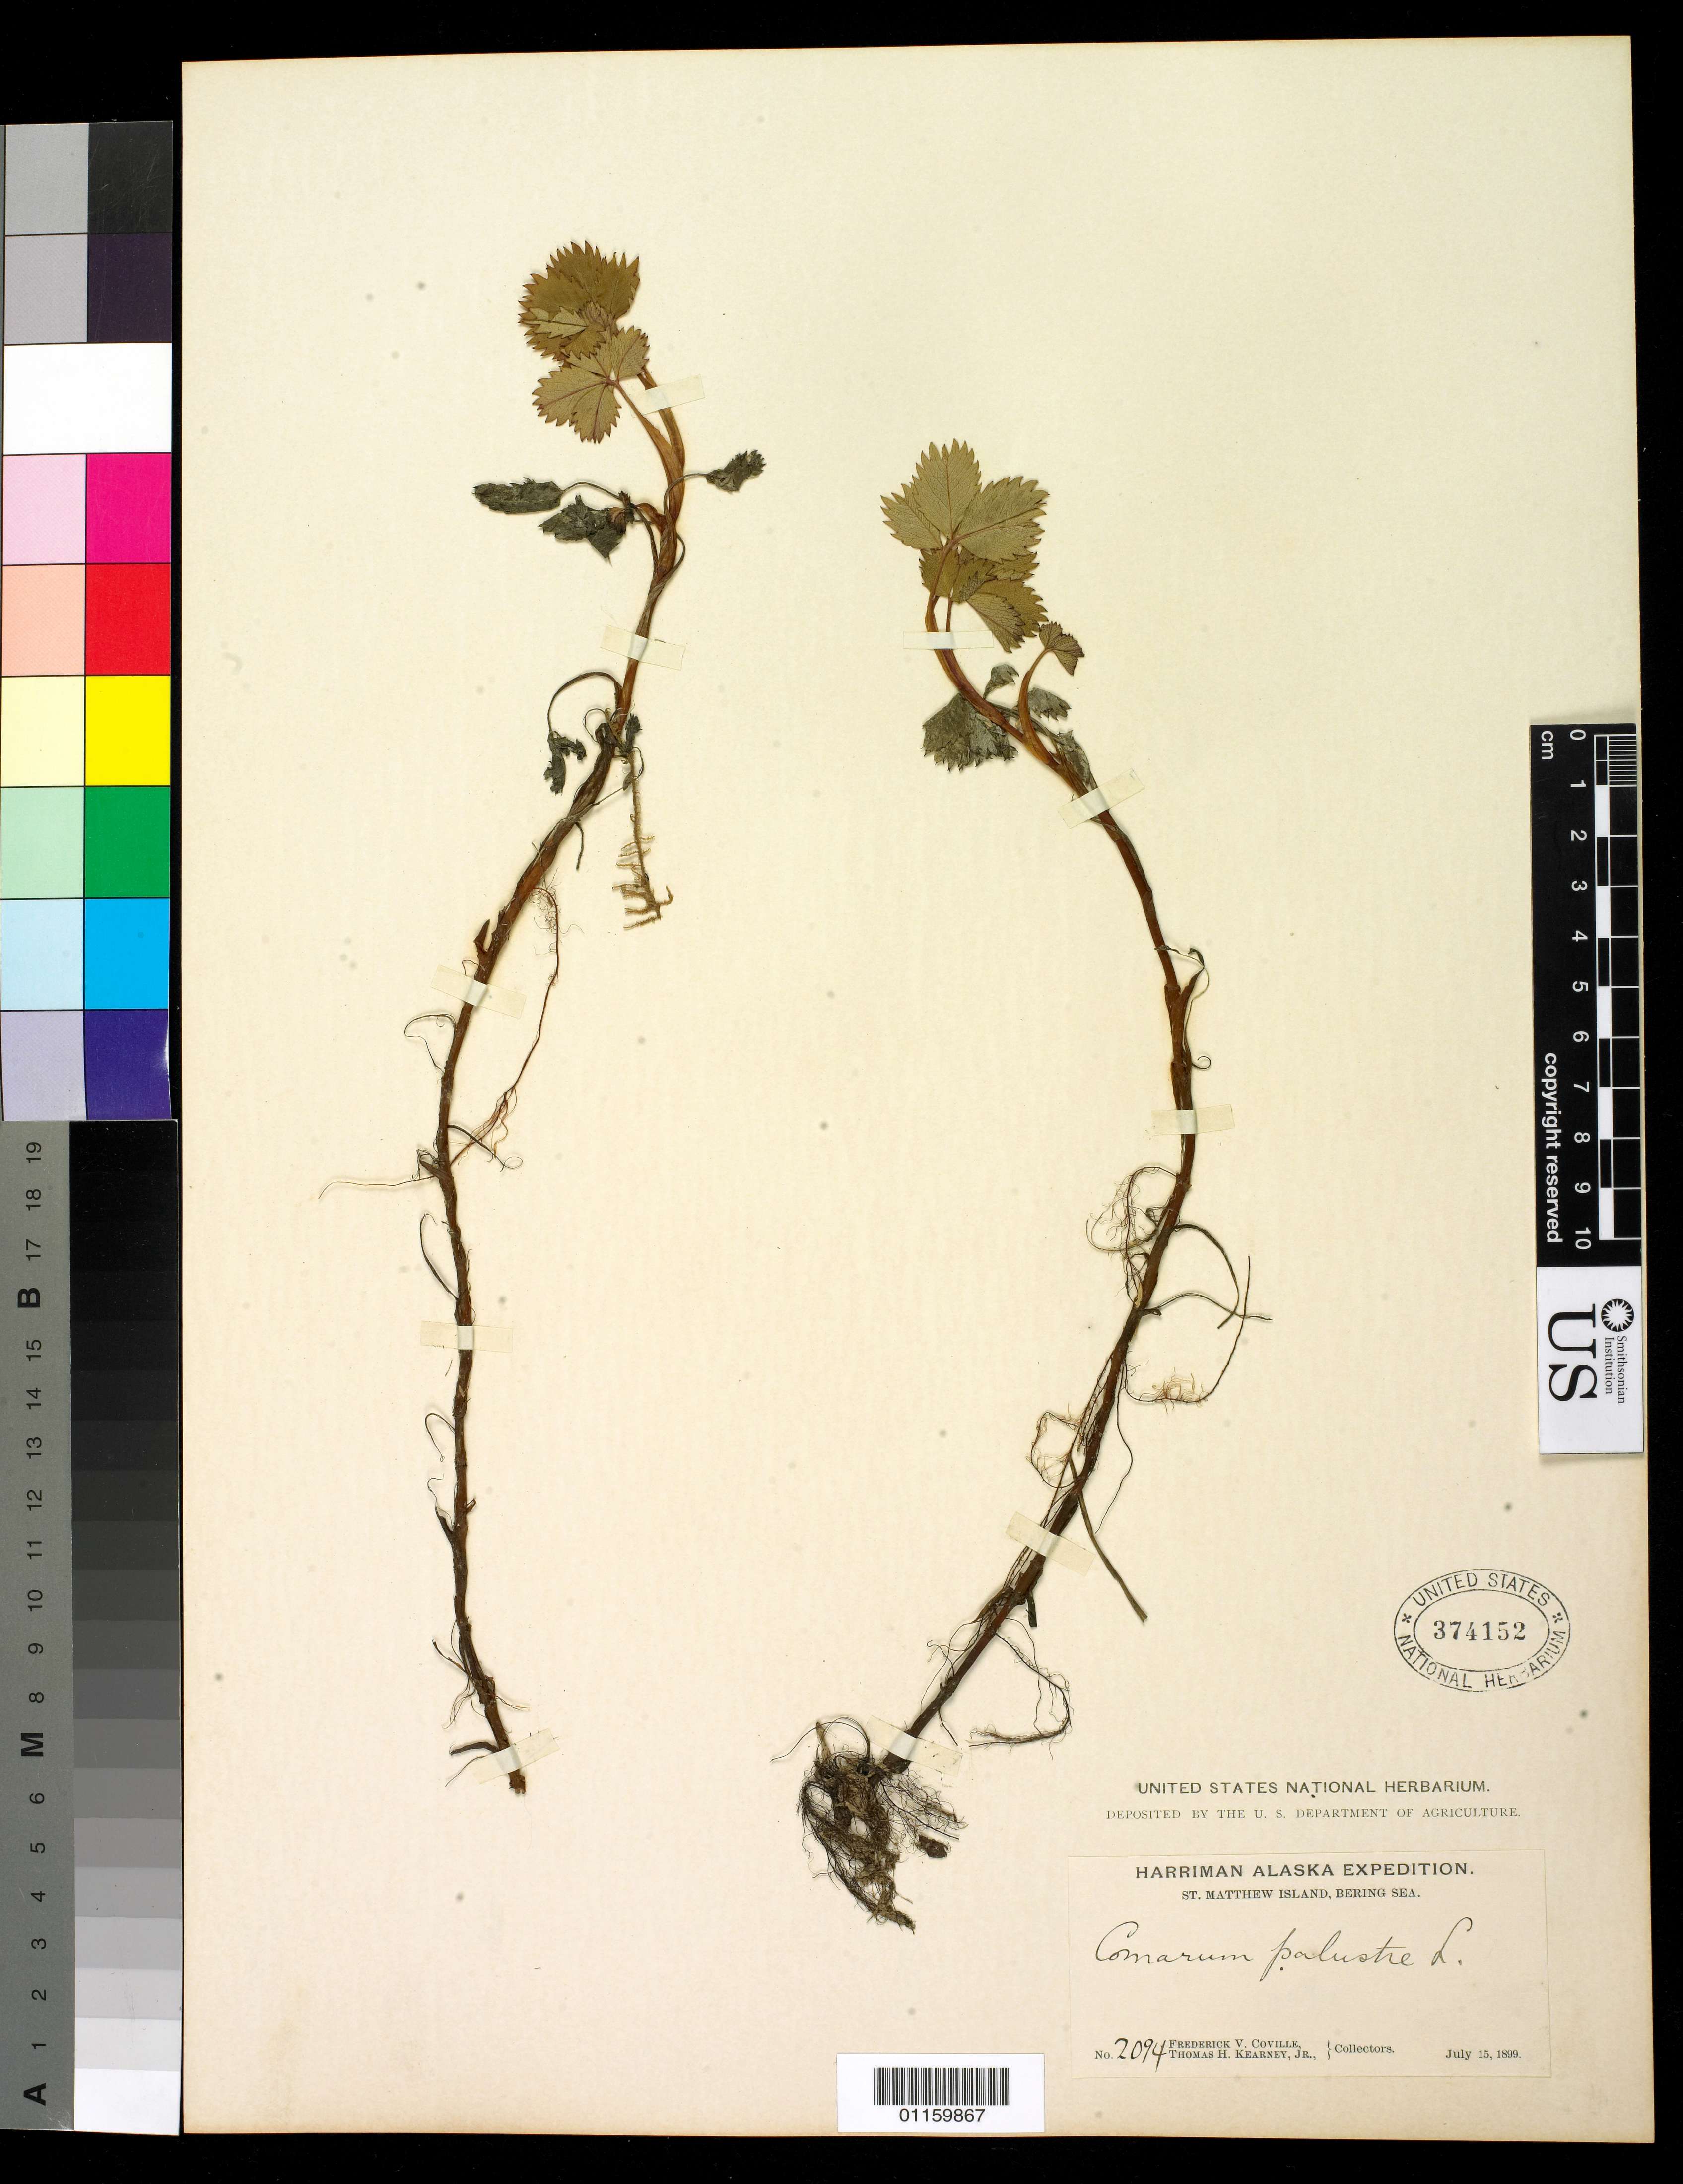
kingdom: Plantae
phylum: Tracheophyta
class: Magnoliopsida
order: Rosales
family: Rosaceae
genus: Comarum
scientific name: Comarum palustre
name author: L.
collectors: F. V. Coville & T. H. Kearney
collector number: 2094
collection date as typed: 15 Jul 1899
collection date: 1899-07-15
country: United States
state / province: Alaska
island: St. Matthew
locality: Bering Sea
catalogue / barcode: US 374152